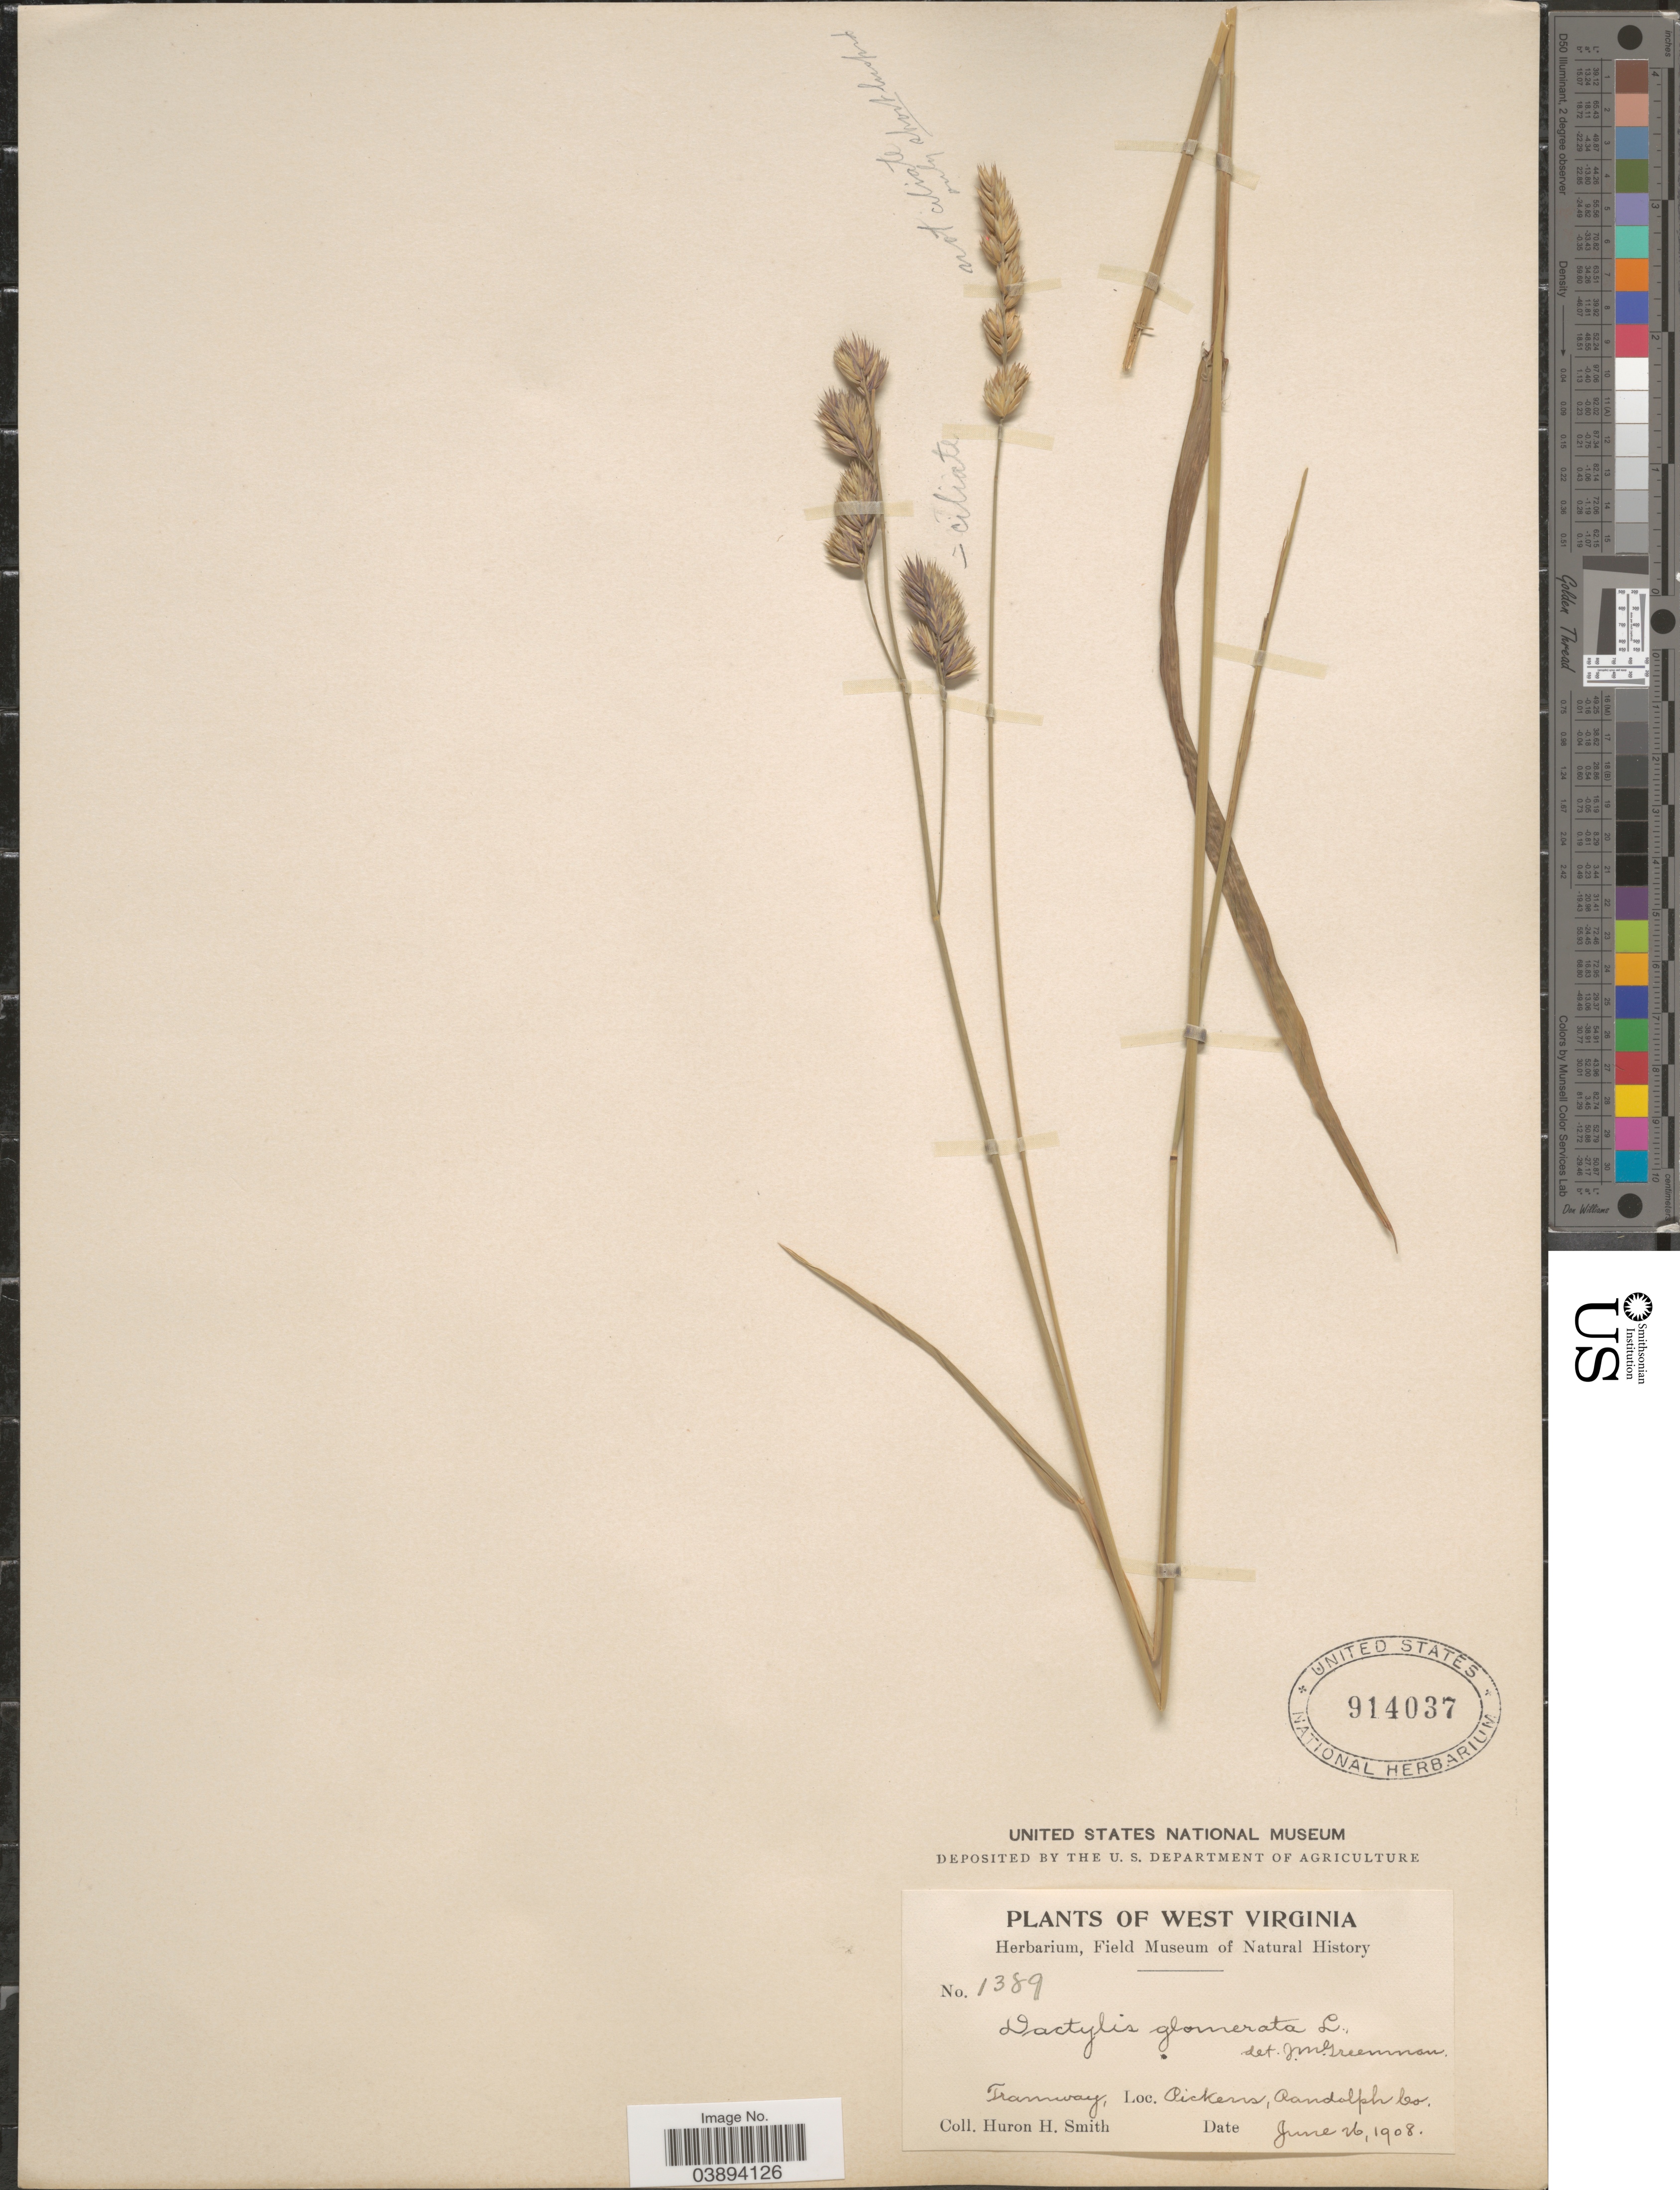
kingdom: Plantae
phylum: Tracheophyta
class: Liliopsida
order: Poales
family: Poaceae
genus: Dactylis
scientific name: Dactylis glomerata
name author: L.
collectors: Huron H. Smith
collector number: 1389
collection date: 1908-06-26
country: United States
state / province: West Virginia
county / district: Randolph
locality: Tramway, Rickens, Randolph Co.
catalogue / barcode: US 914037